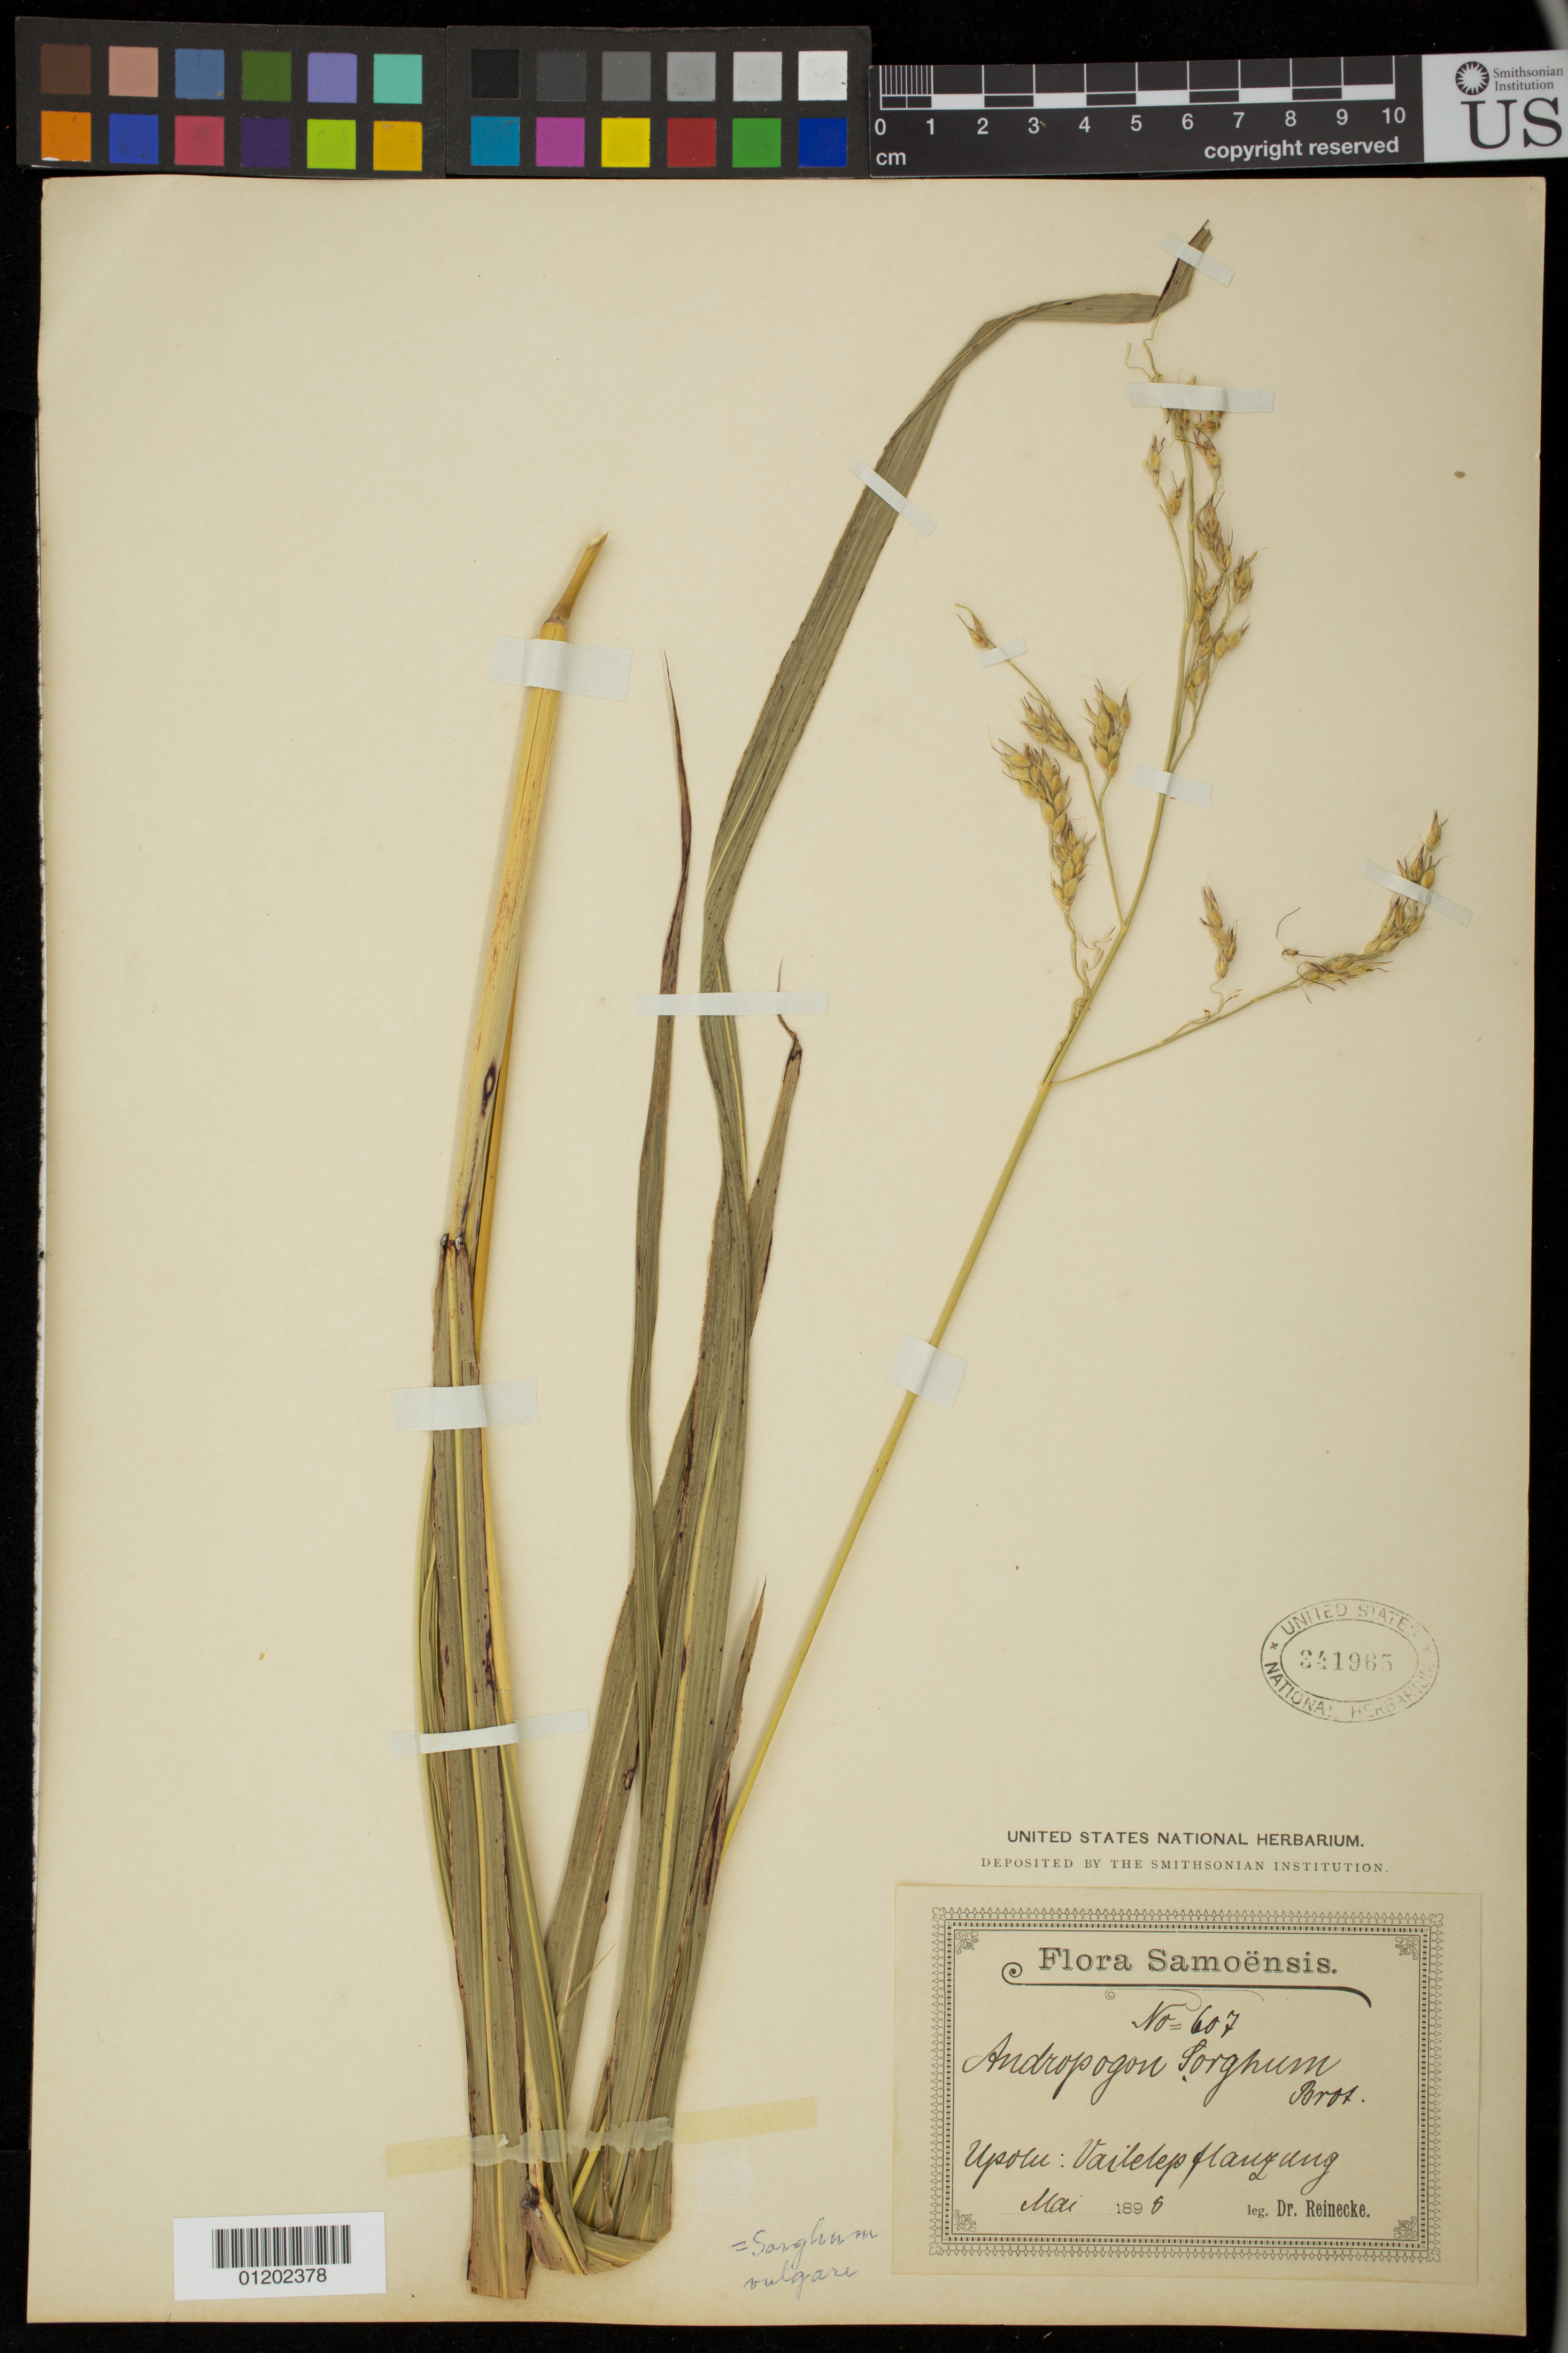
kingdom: Plantae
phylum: Tracheophyta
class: Liliopsida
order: Poales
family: Poaceae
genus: Sorghum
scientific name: Sorghum vulgare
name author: (L.) Pers.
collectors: F. Reinecke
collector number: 607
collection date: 1898-05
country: Samoa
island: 'Upolu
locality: Vailelep Maugung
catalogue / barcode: US 341965